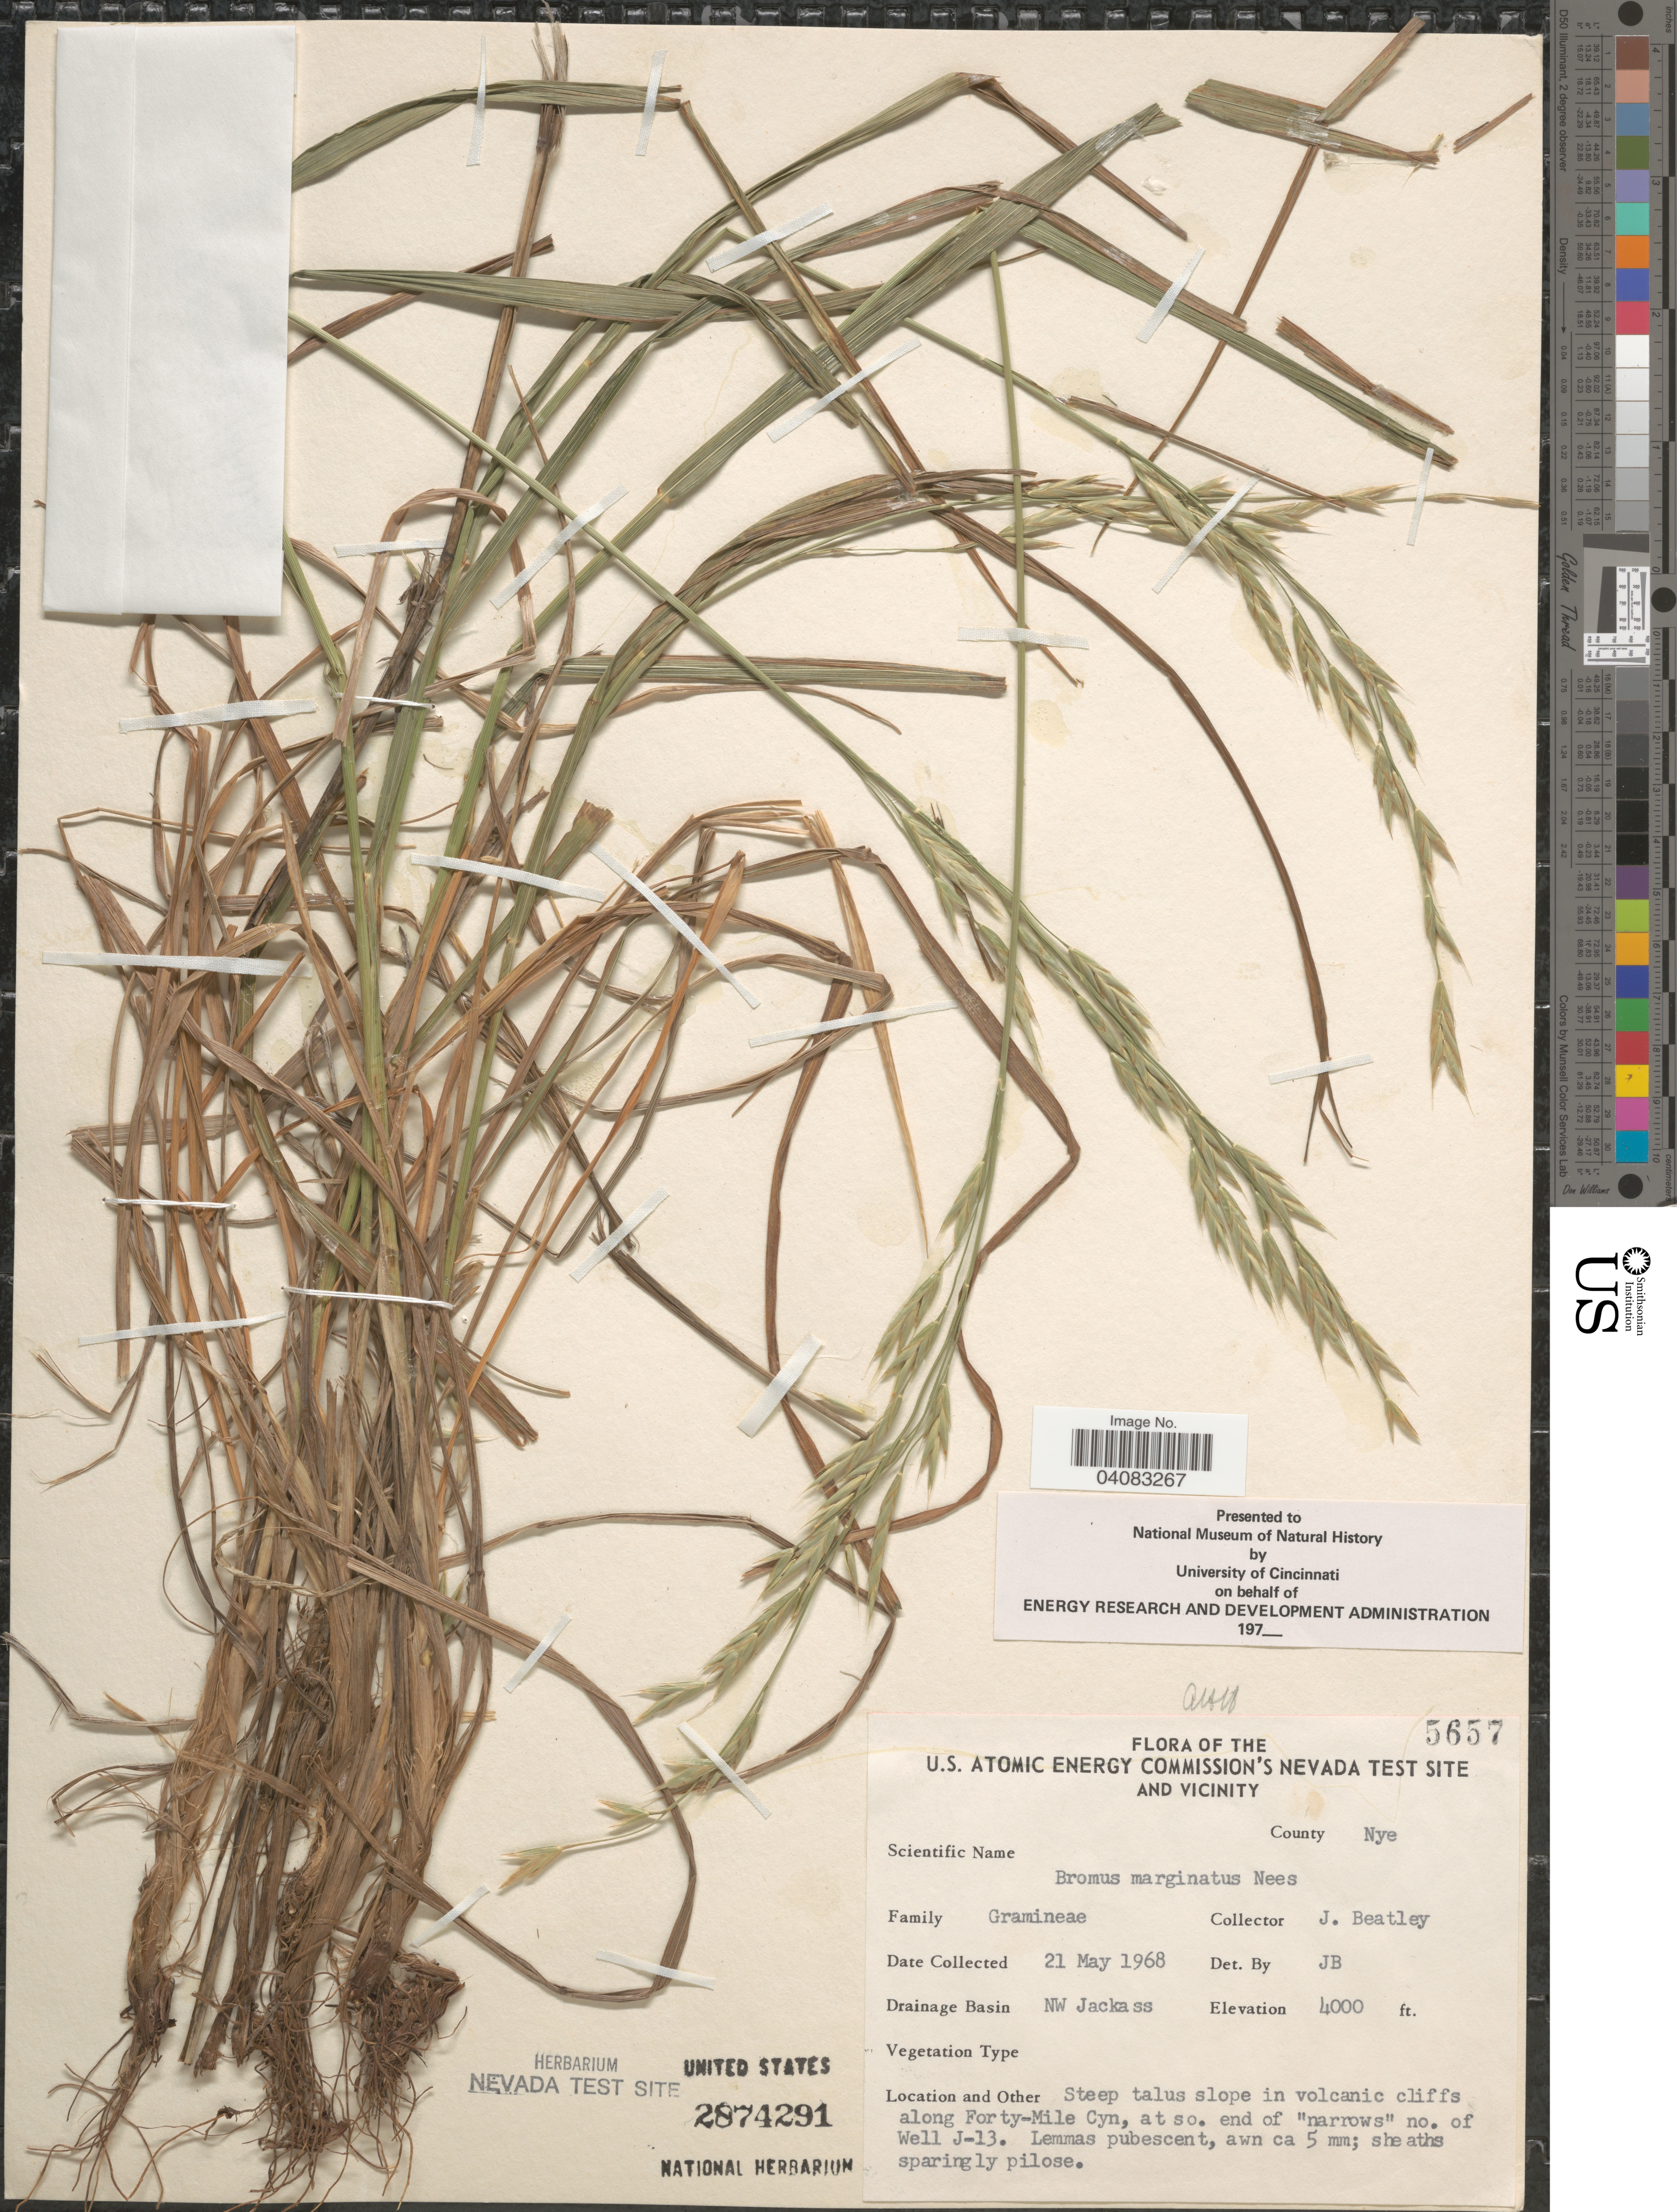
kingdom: Plantae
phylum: Tracheophyta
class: Liliopsida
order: Poales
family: Poaceae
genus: Bromus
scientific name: Bromus marginatus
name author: Nees ex Steud.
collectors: J. C. Beatley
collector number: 5657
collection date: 1968-05-21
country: United States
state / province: Nevada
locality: U.S. Atomic Energy Commission's Nevada Test Site and Vicinity. County Nye. Drainage Basin NW Jackass. Steep talus slope in volcanic cliffs along Forty-Mile Cyn, at so. end of "narrows" no. of Well J-13.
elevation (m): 1219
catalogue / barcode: US 2874291